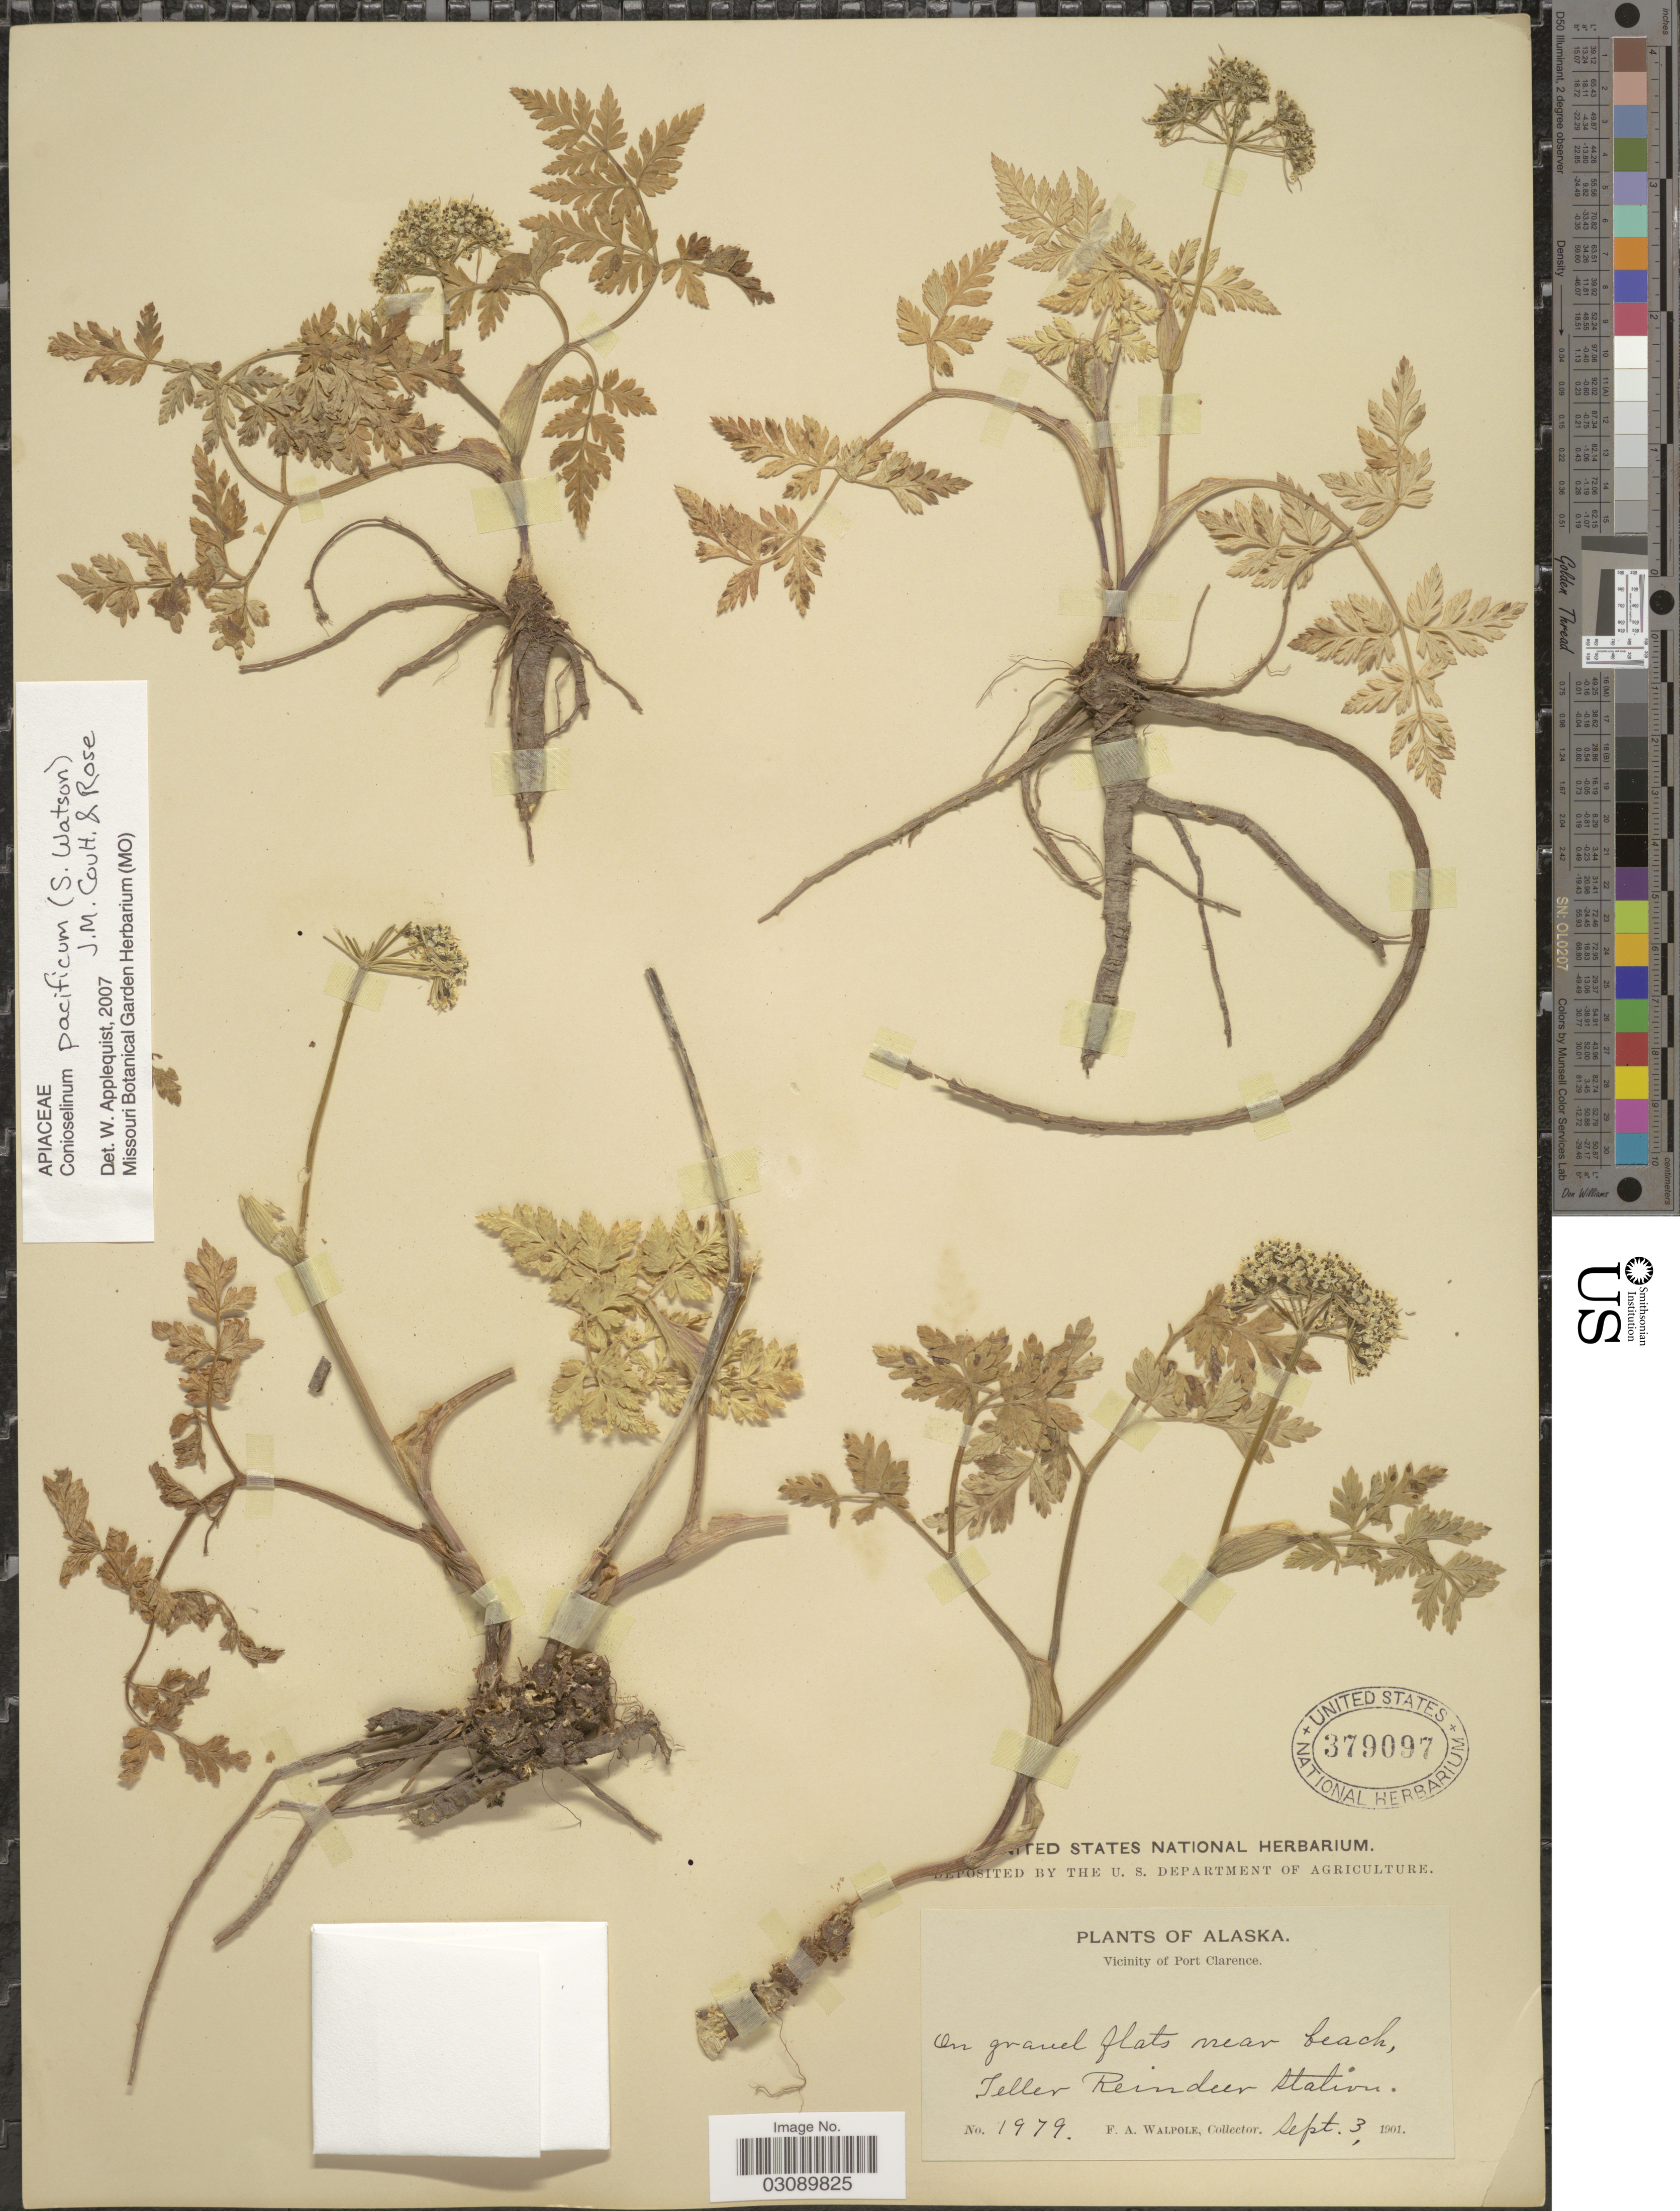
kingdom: Plantae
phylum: Tracheophyta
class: Magnoliopsida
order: Apiales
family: Apiaceae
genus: Conioselinum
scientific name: Conioselinum pacificum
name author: (S. Watson) J.M. Coult. & Rose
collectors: F. Walpole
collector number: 1979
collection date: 1901-09-03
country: United States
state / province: Alaska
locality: Vicinity of Port Clarence. Teller Reindeer Station.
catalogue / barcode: US 379097